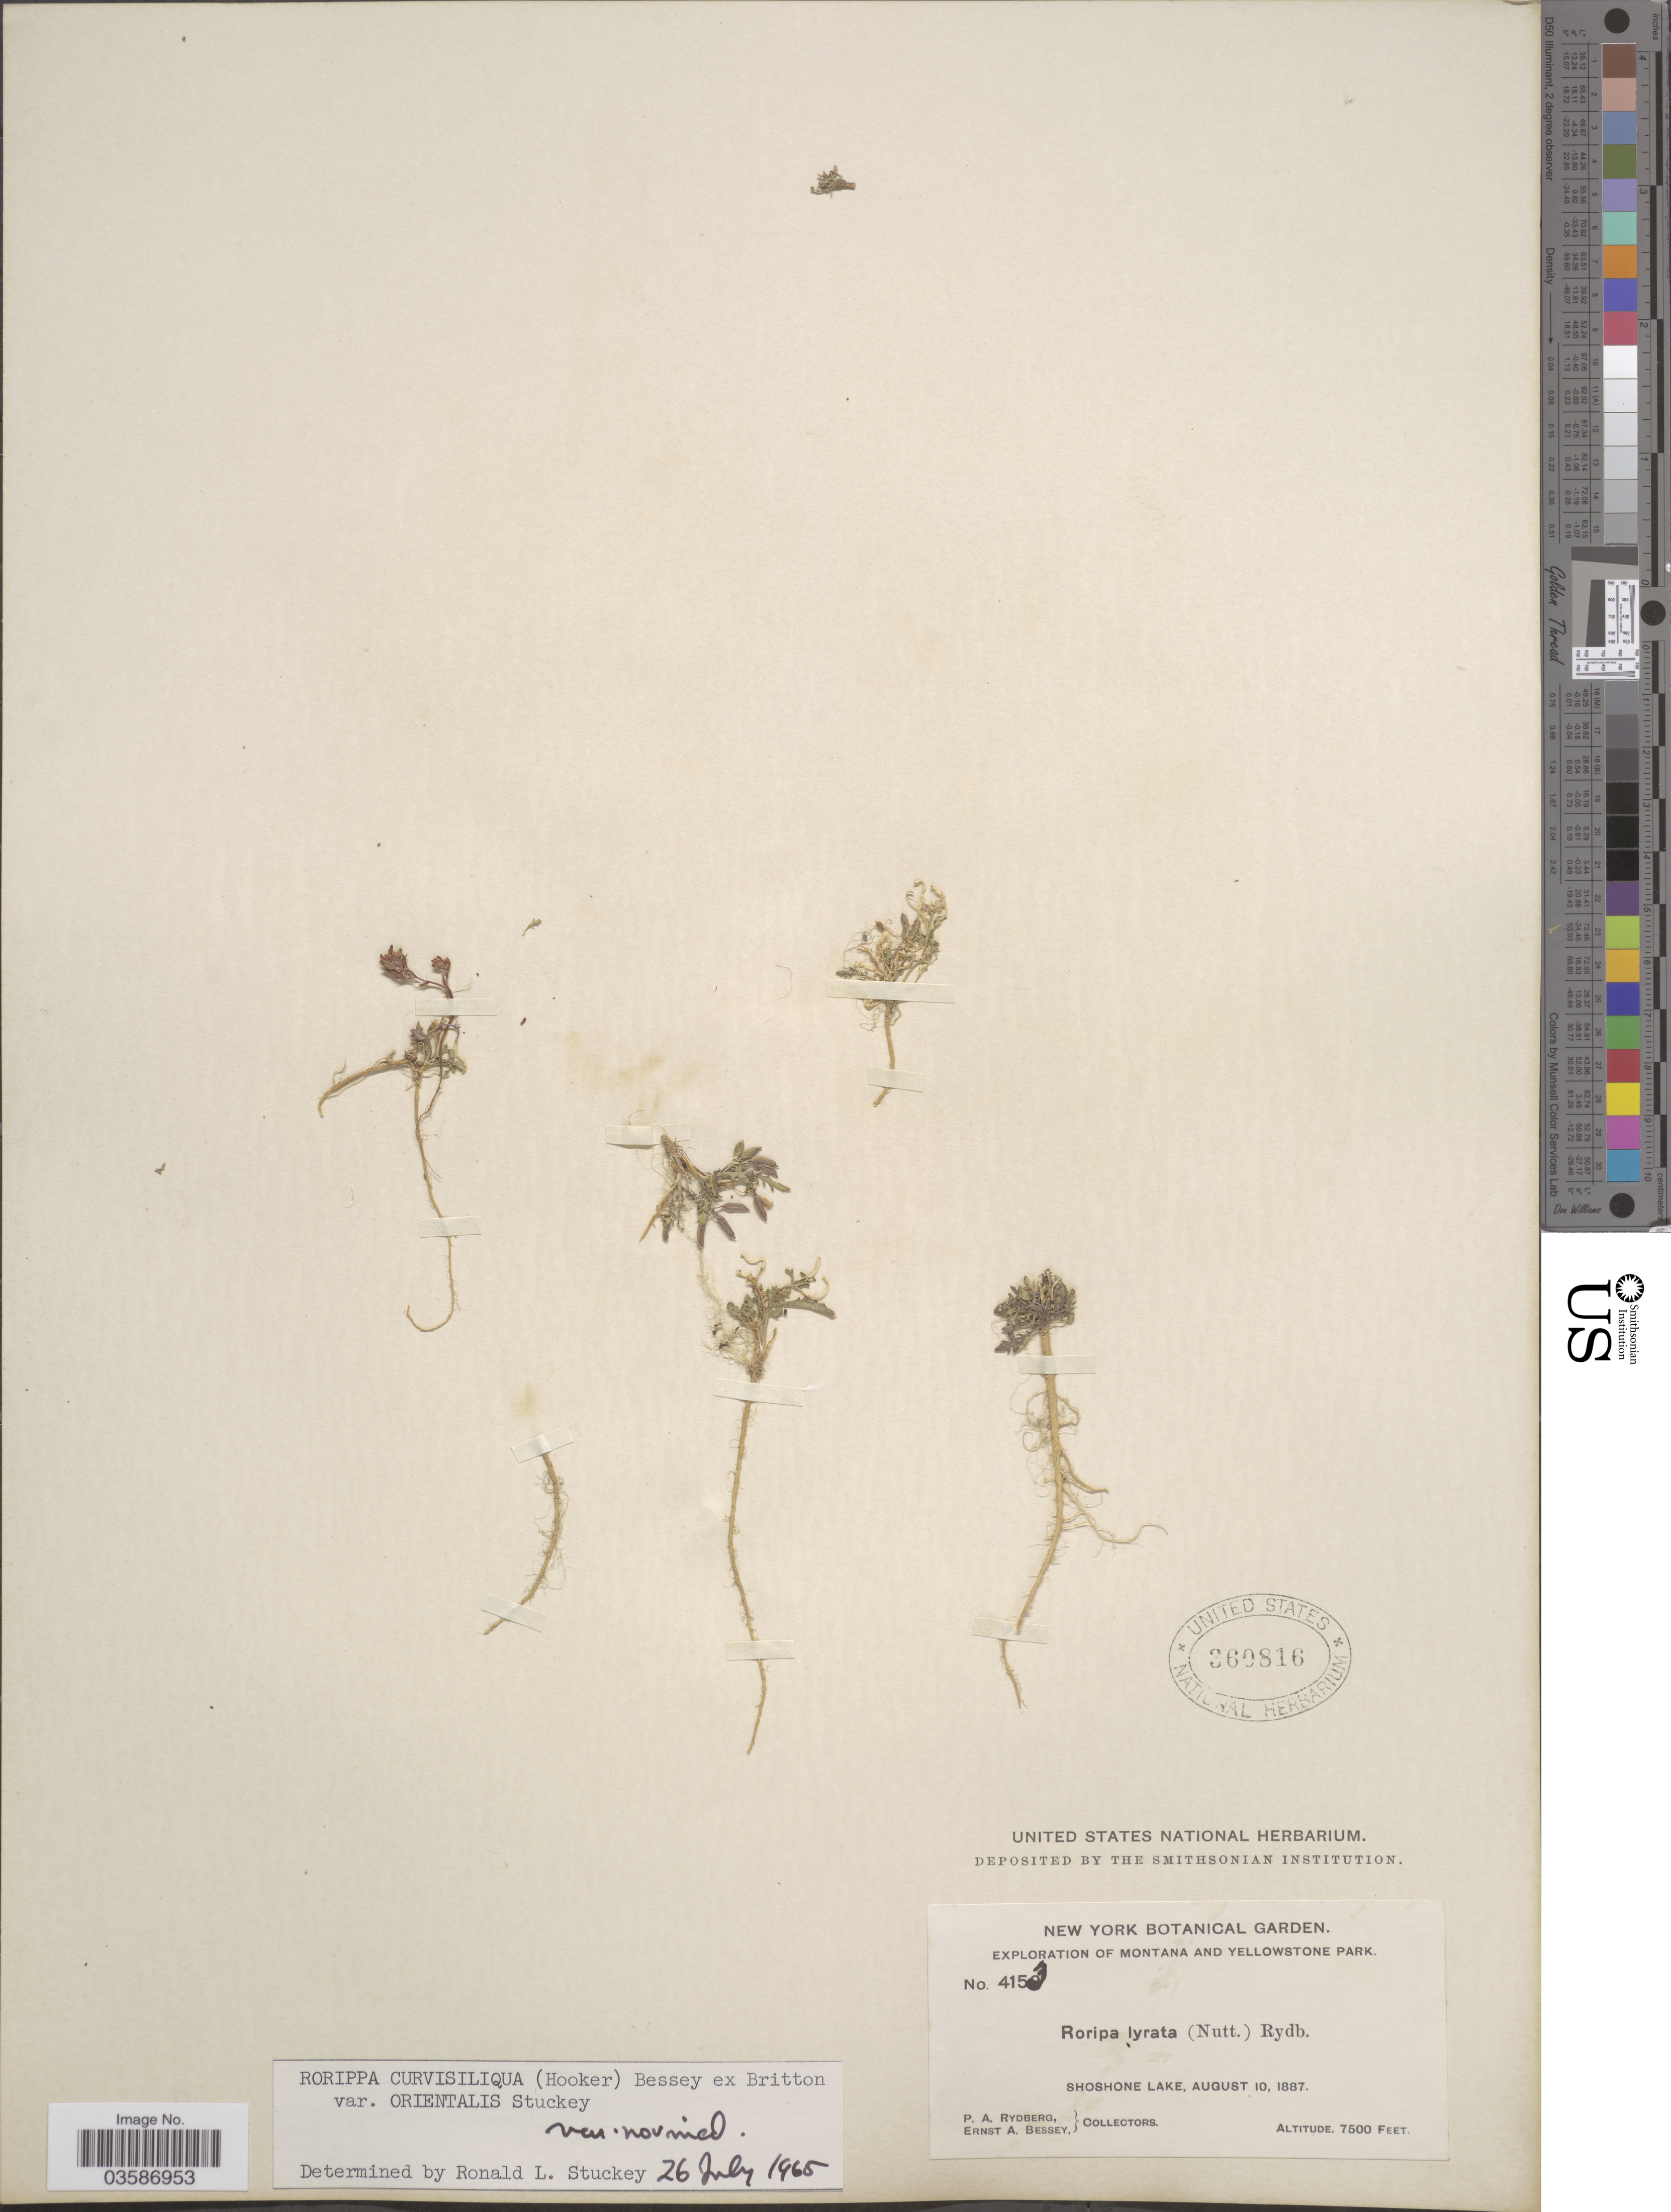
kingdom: Plantae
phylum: Tracheophyta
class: Magnoliopsida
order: Brassicales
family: Brassicaceae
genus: Rorippa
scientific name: Rorippa curvisiliqua var. orientalis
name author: Stuckey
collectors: P. A. Rydberg & E. A. Bessey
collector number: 4153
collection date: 1897-08-10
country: United States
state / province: Montana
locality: Yellowstone Park. Shoshone Lake.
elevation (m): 2286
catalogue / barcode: US 360816